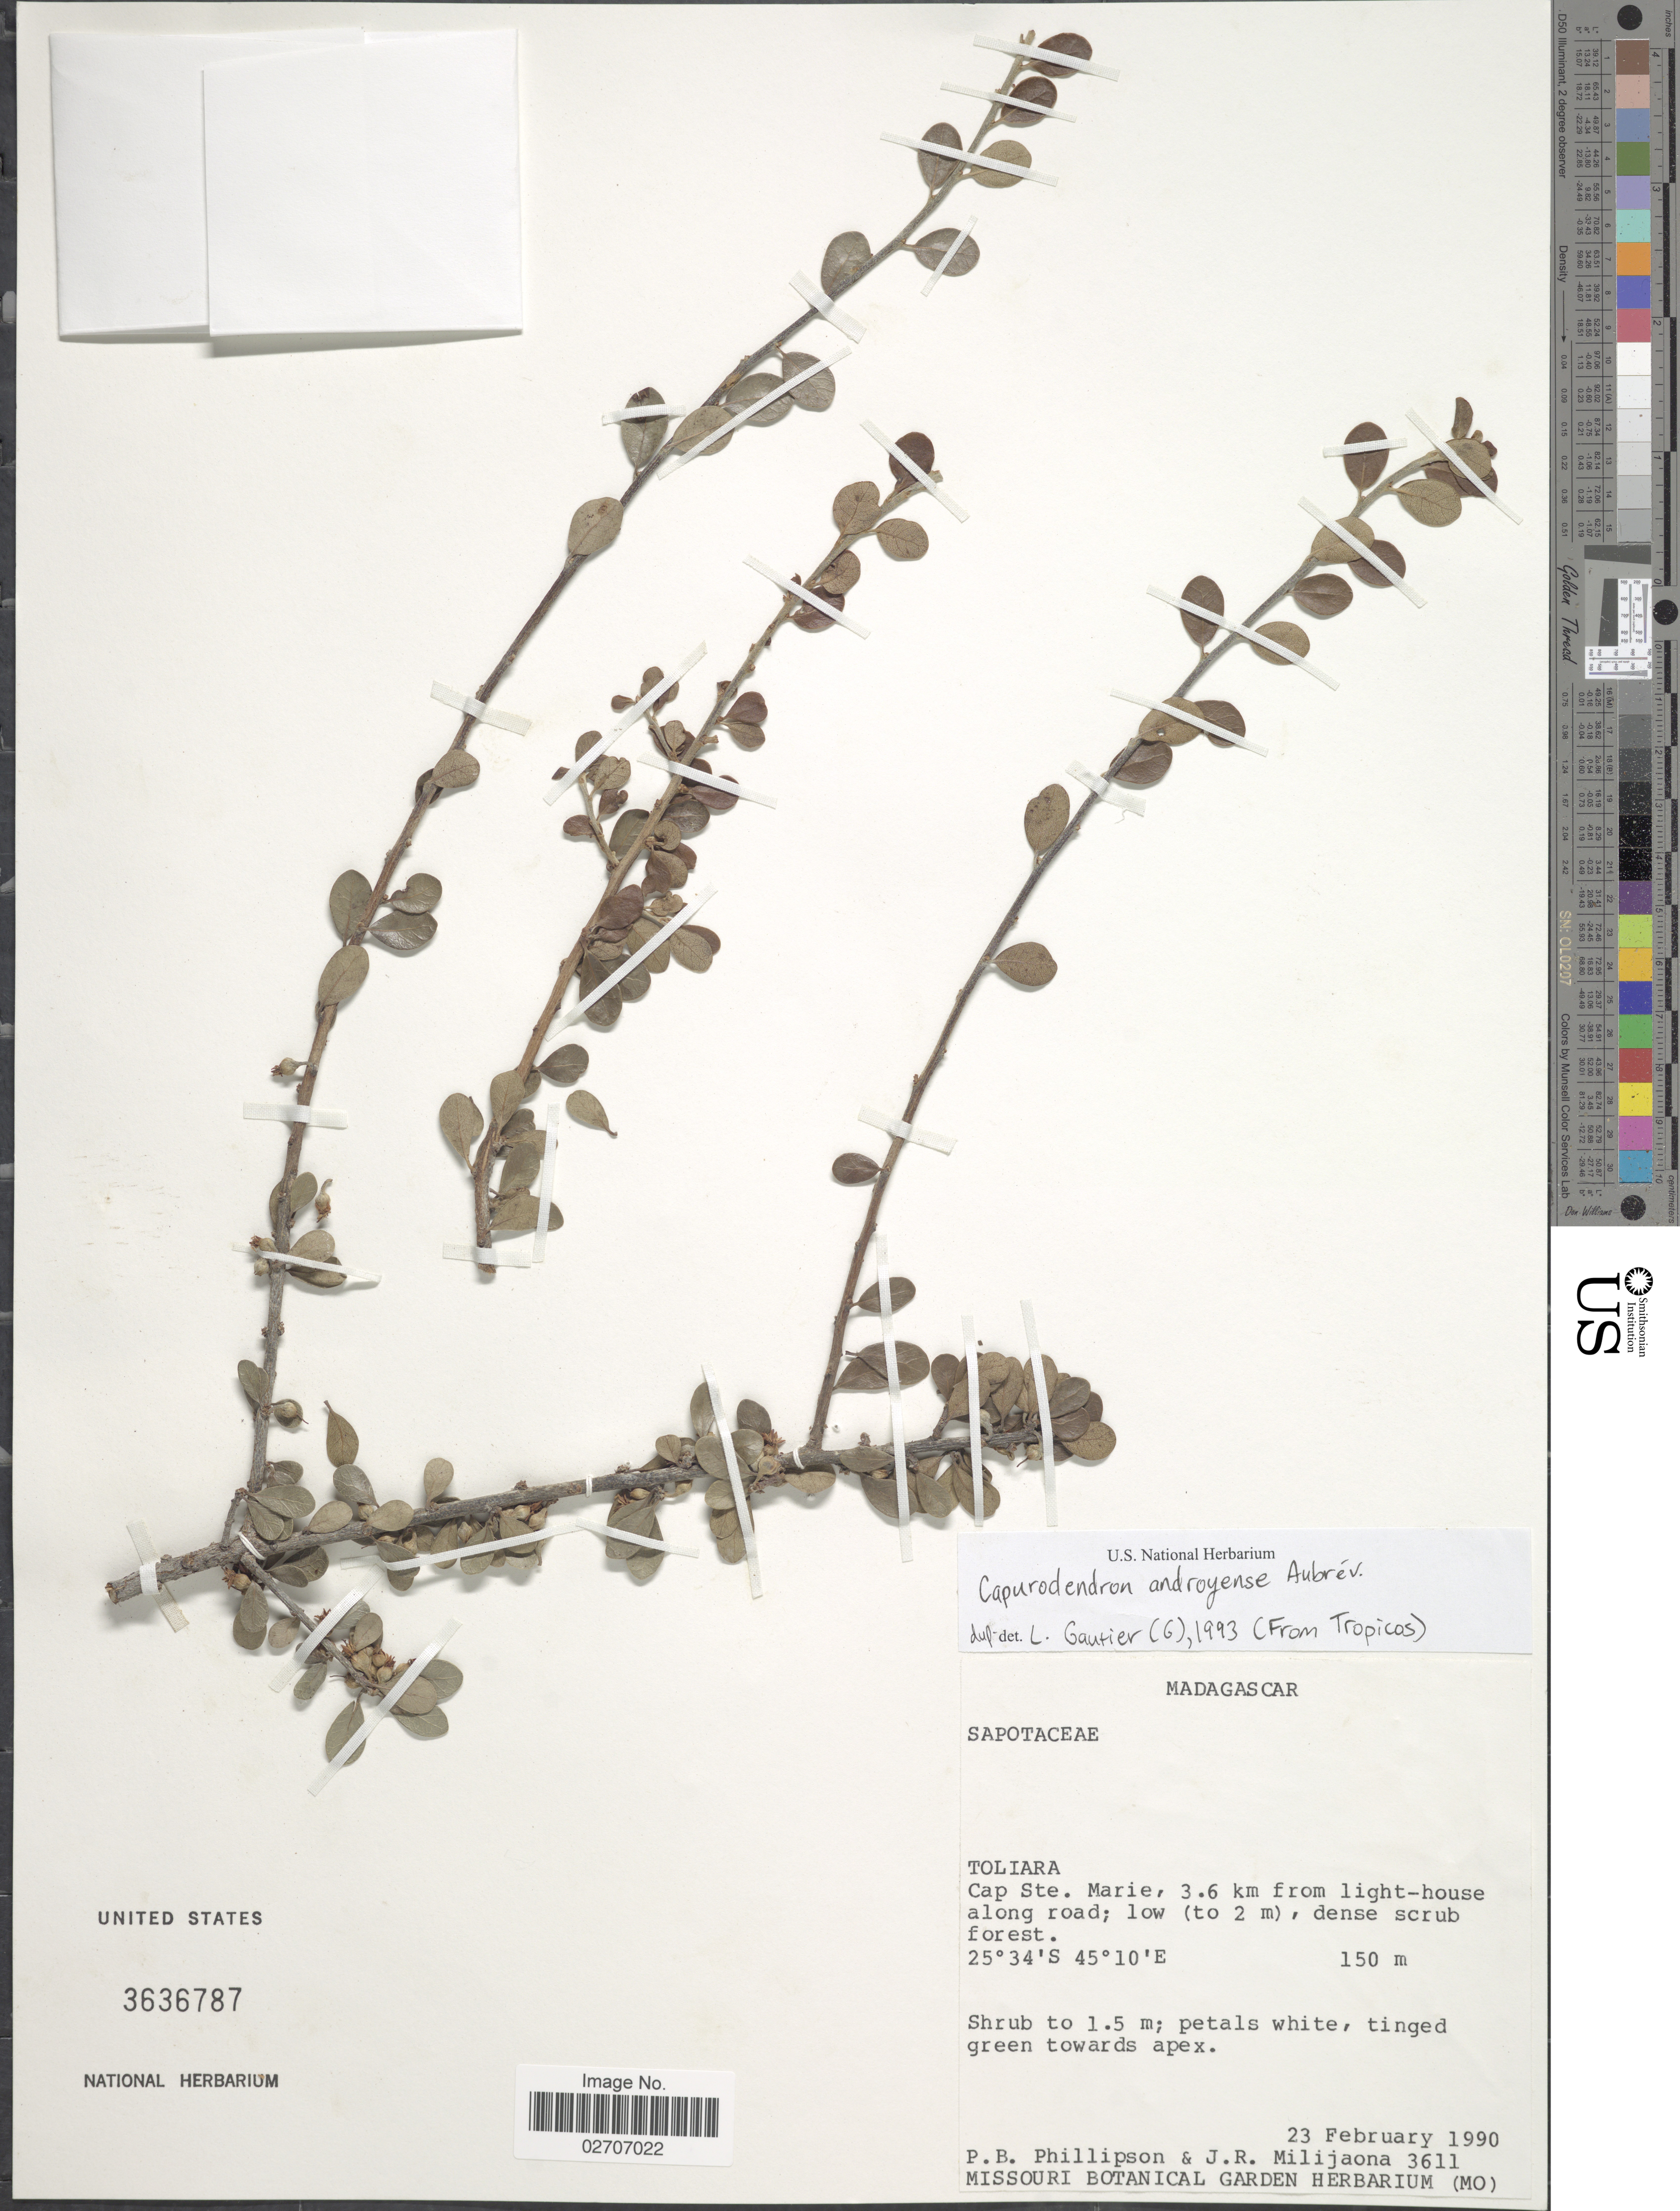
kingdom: Plantae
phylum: Tracheophyta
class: Magnoliopsida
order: Ericales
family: Sapotaceae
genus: Capurodendron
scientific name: Capurodendron androyense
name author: Aubrév.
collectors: P. B. Phillipson & J. R. Milijaona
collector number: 3611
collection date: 1990-02-23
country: Madagascar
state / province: Androy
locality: Cap Ste. Marie, 3.6 km from light-house along road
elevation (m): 150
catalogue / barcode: US 3636787